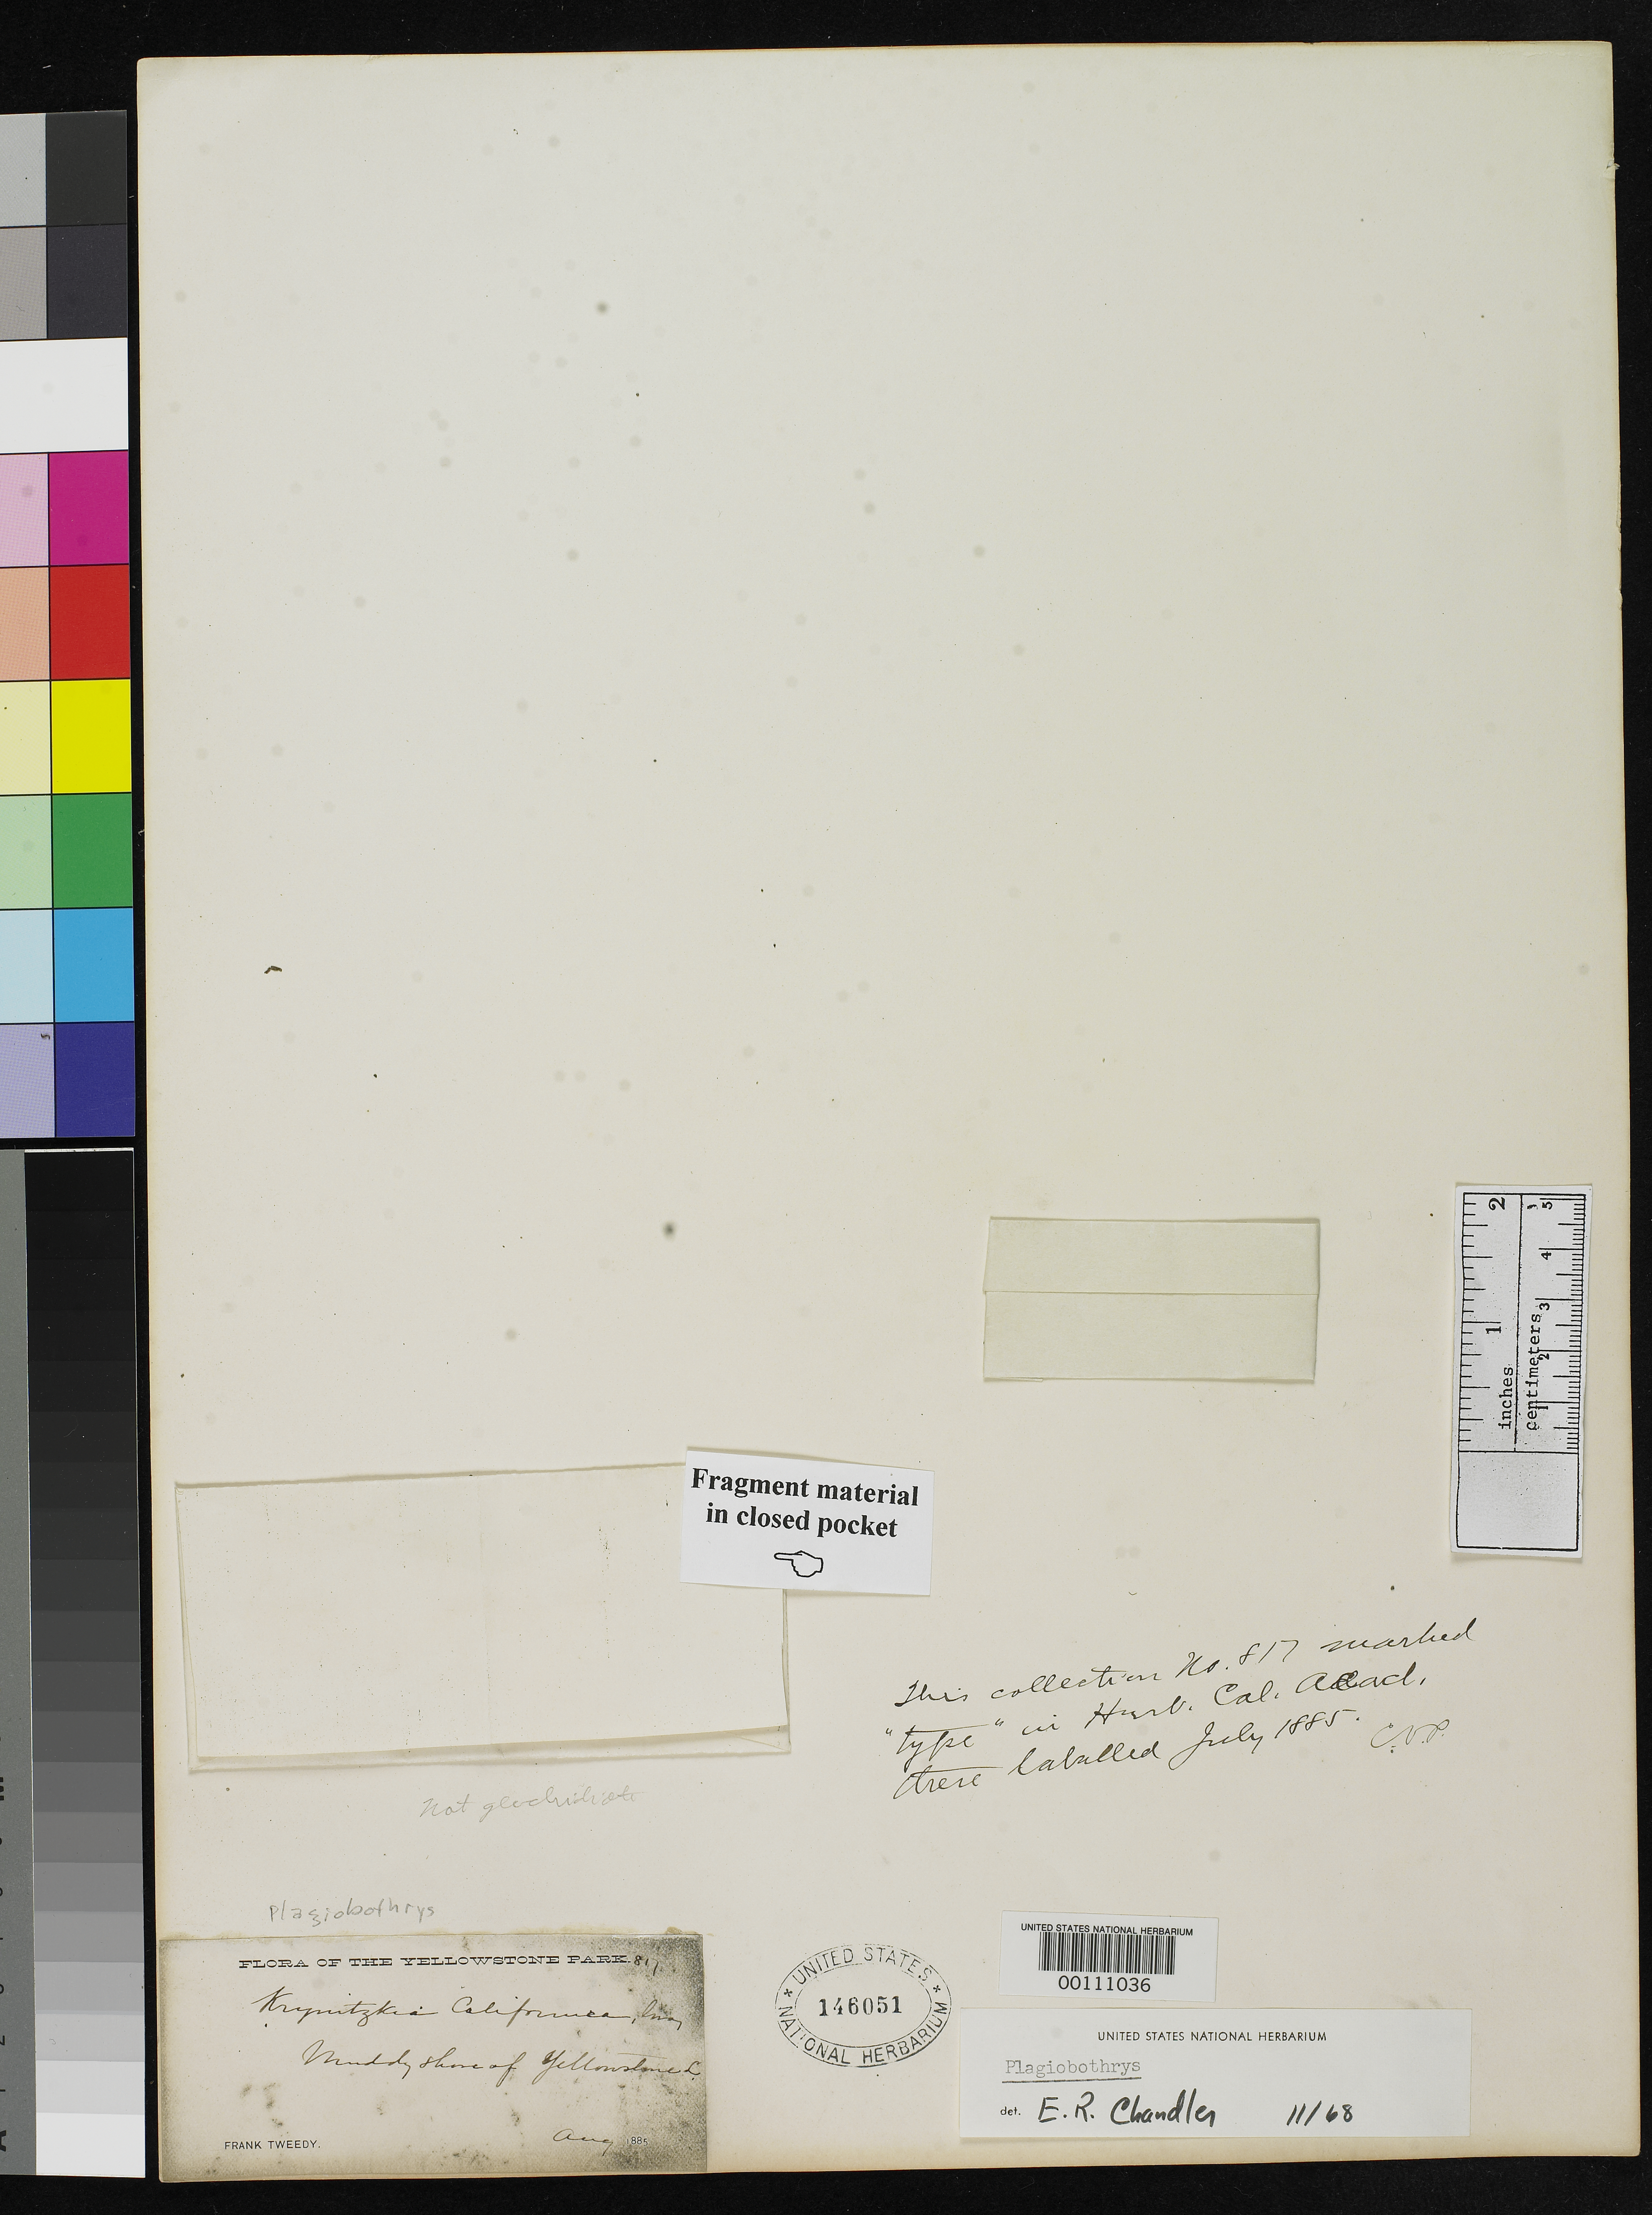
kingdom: Plantae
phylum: Tracheophyta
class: Magnoliopsida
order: Boraginales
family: Boraginaceae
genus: Krynitzkia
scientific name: Krynitzkia californica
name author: (Fisch. & C.A. Mey.) A. Gray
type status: Type Collection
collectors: F. Tweedy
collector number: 817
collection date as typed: Aug 1885 or -- Jul 1885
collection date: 1885-07 or 1885-08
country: United States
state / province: Wyoming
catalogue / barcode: US 146051